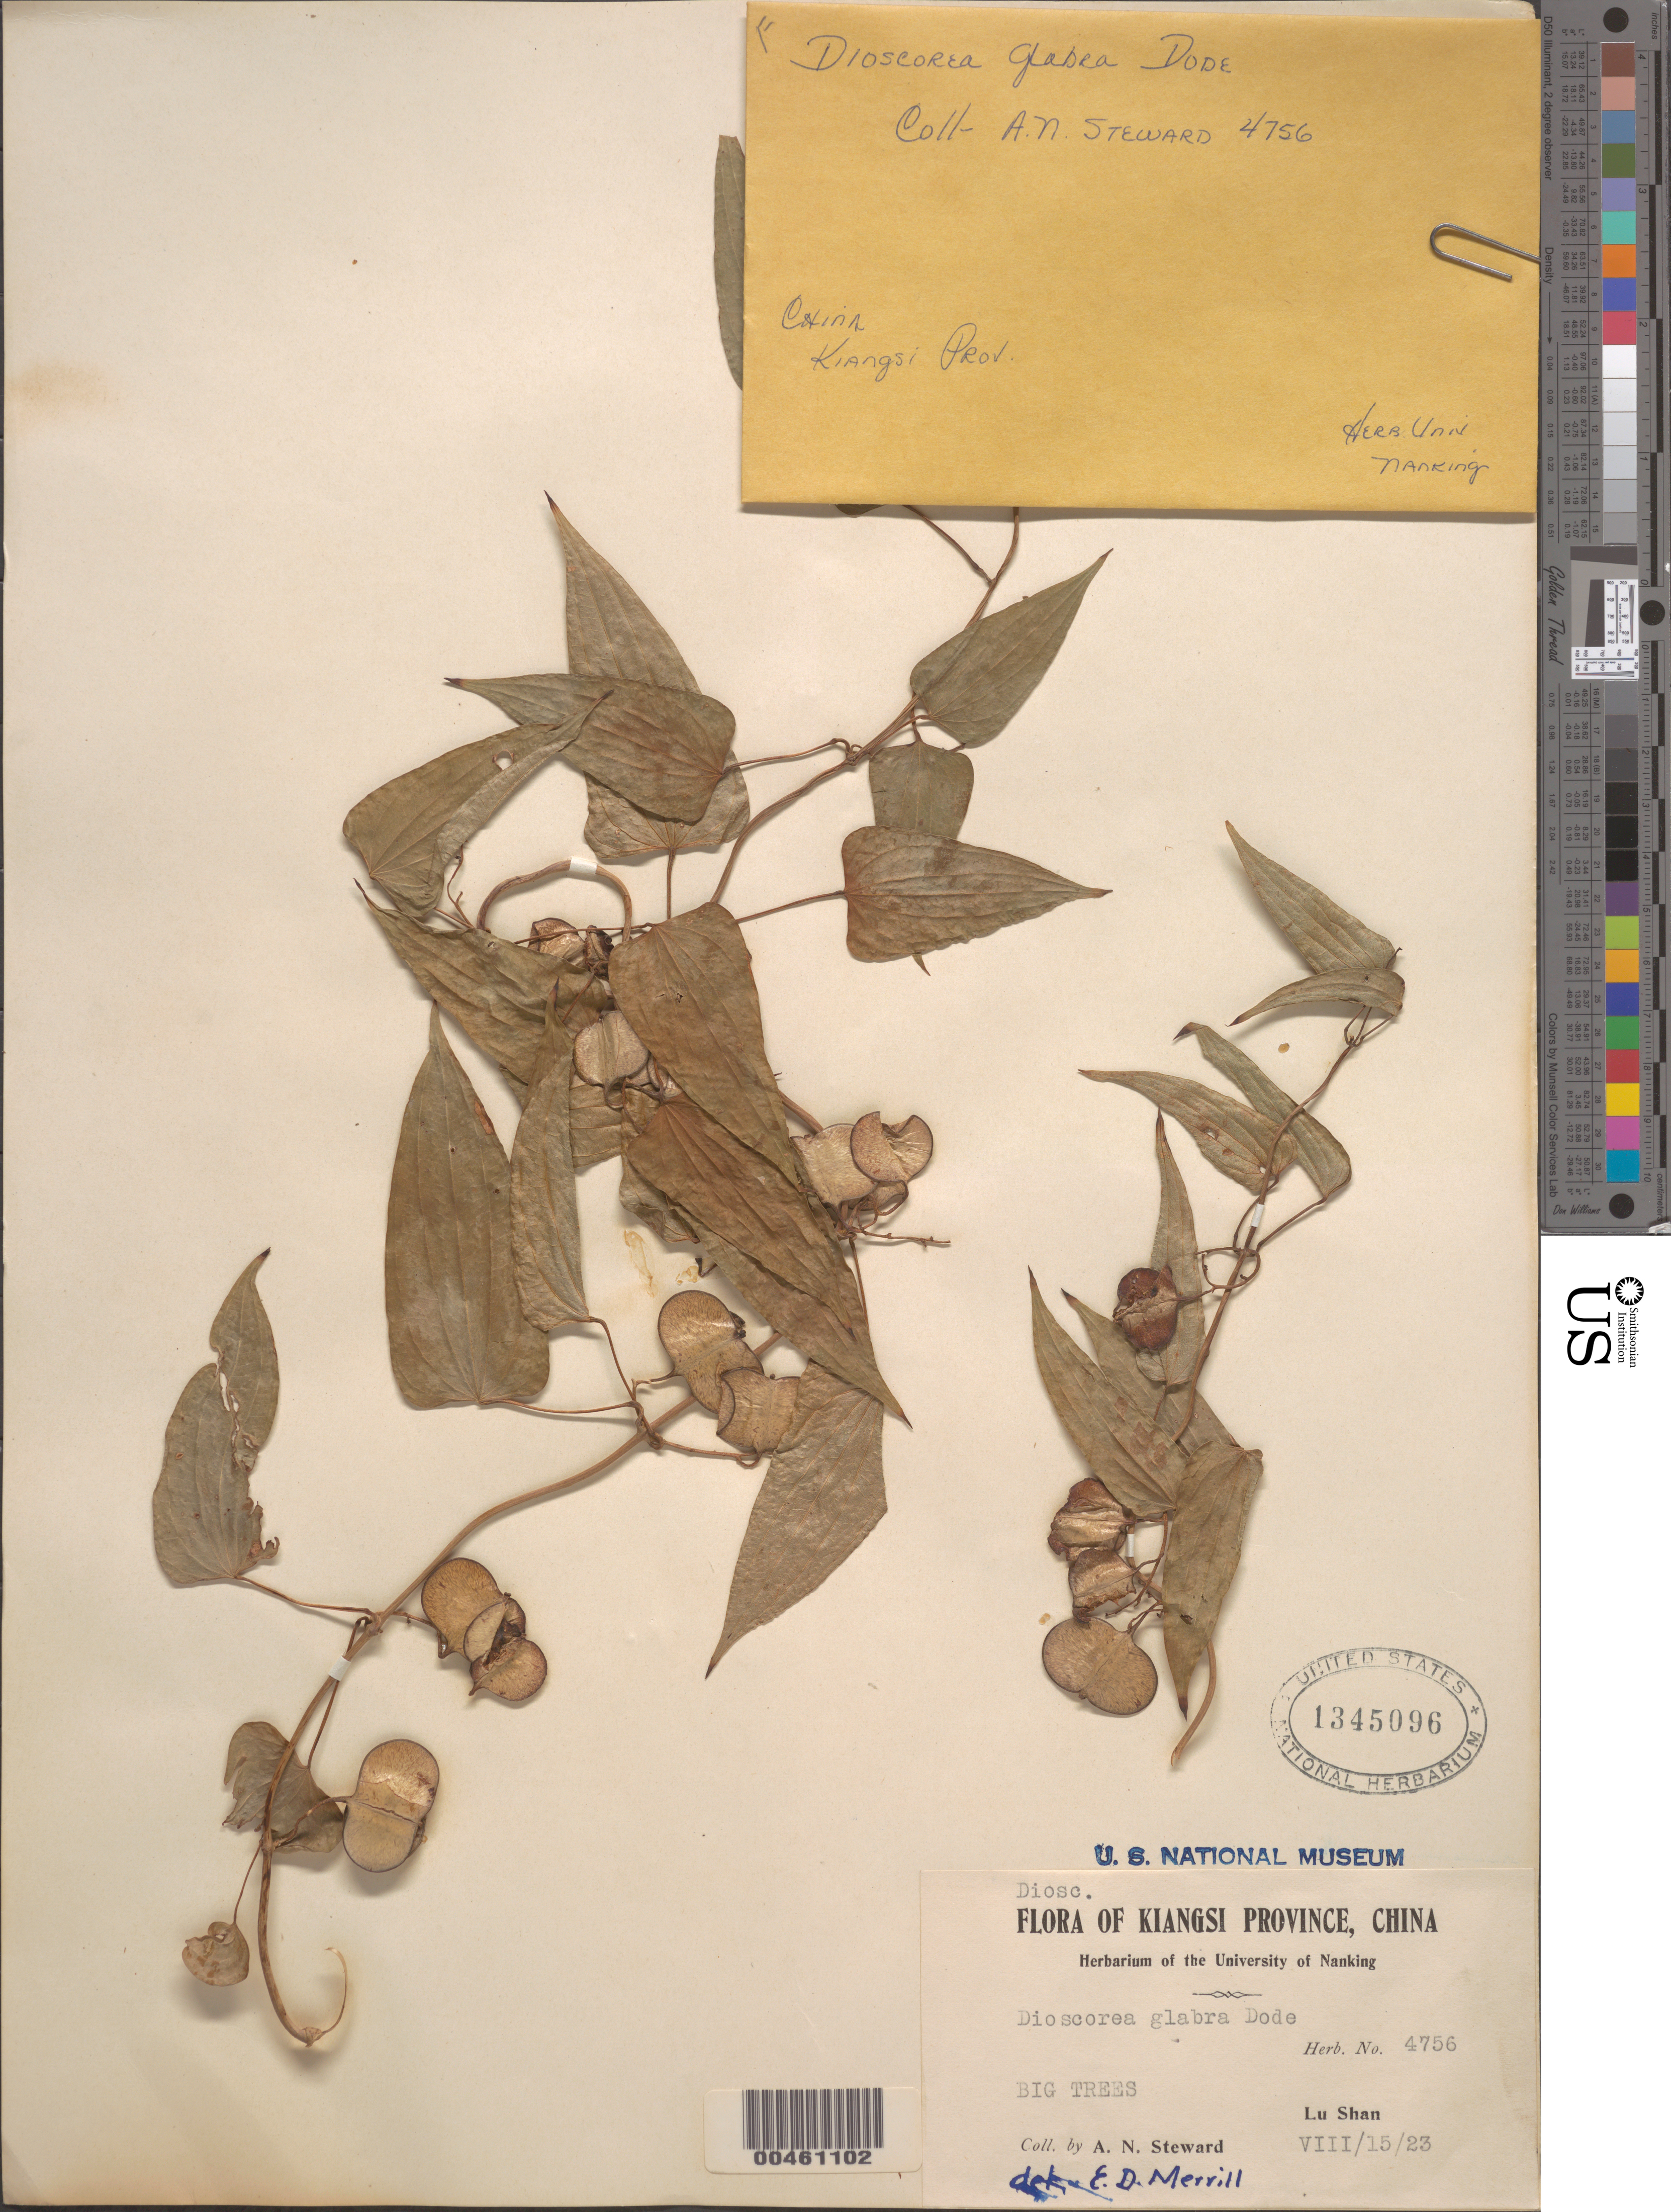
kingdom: Plantae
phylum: Tracheophyta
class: Liliopsida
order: Dioscoreales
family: Dioscoreaceae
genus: Dioscorea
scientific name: Dioscorea glabra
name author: Roxb.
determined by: Merrill, Elmer D.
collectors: A. N. Steward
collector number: Herb. No. 4756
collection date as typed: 15 Aug 1923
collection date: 1923-08-15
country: China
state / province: Jiangxi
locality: Lu Shan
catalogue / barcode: US 1345096